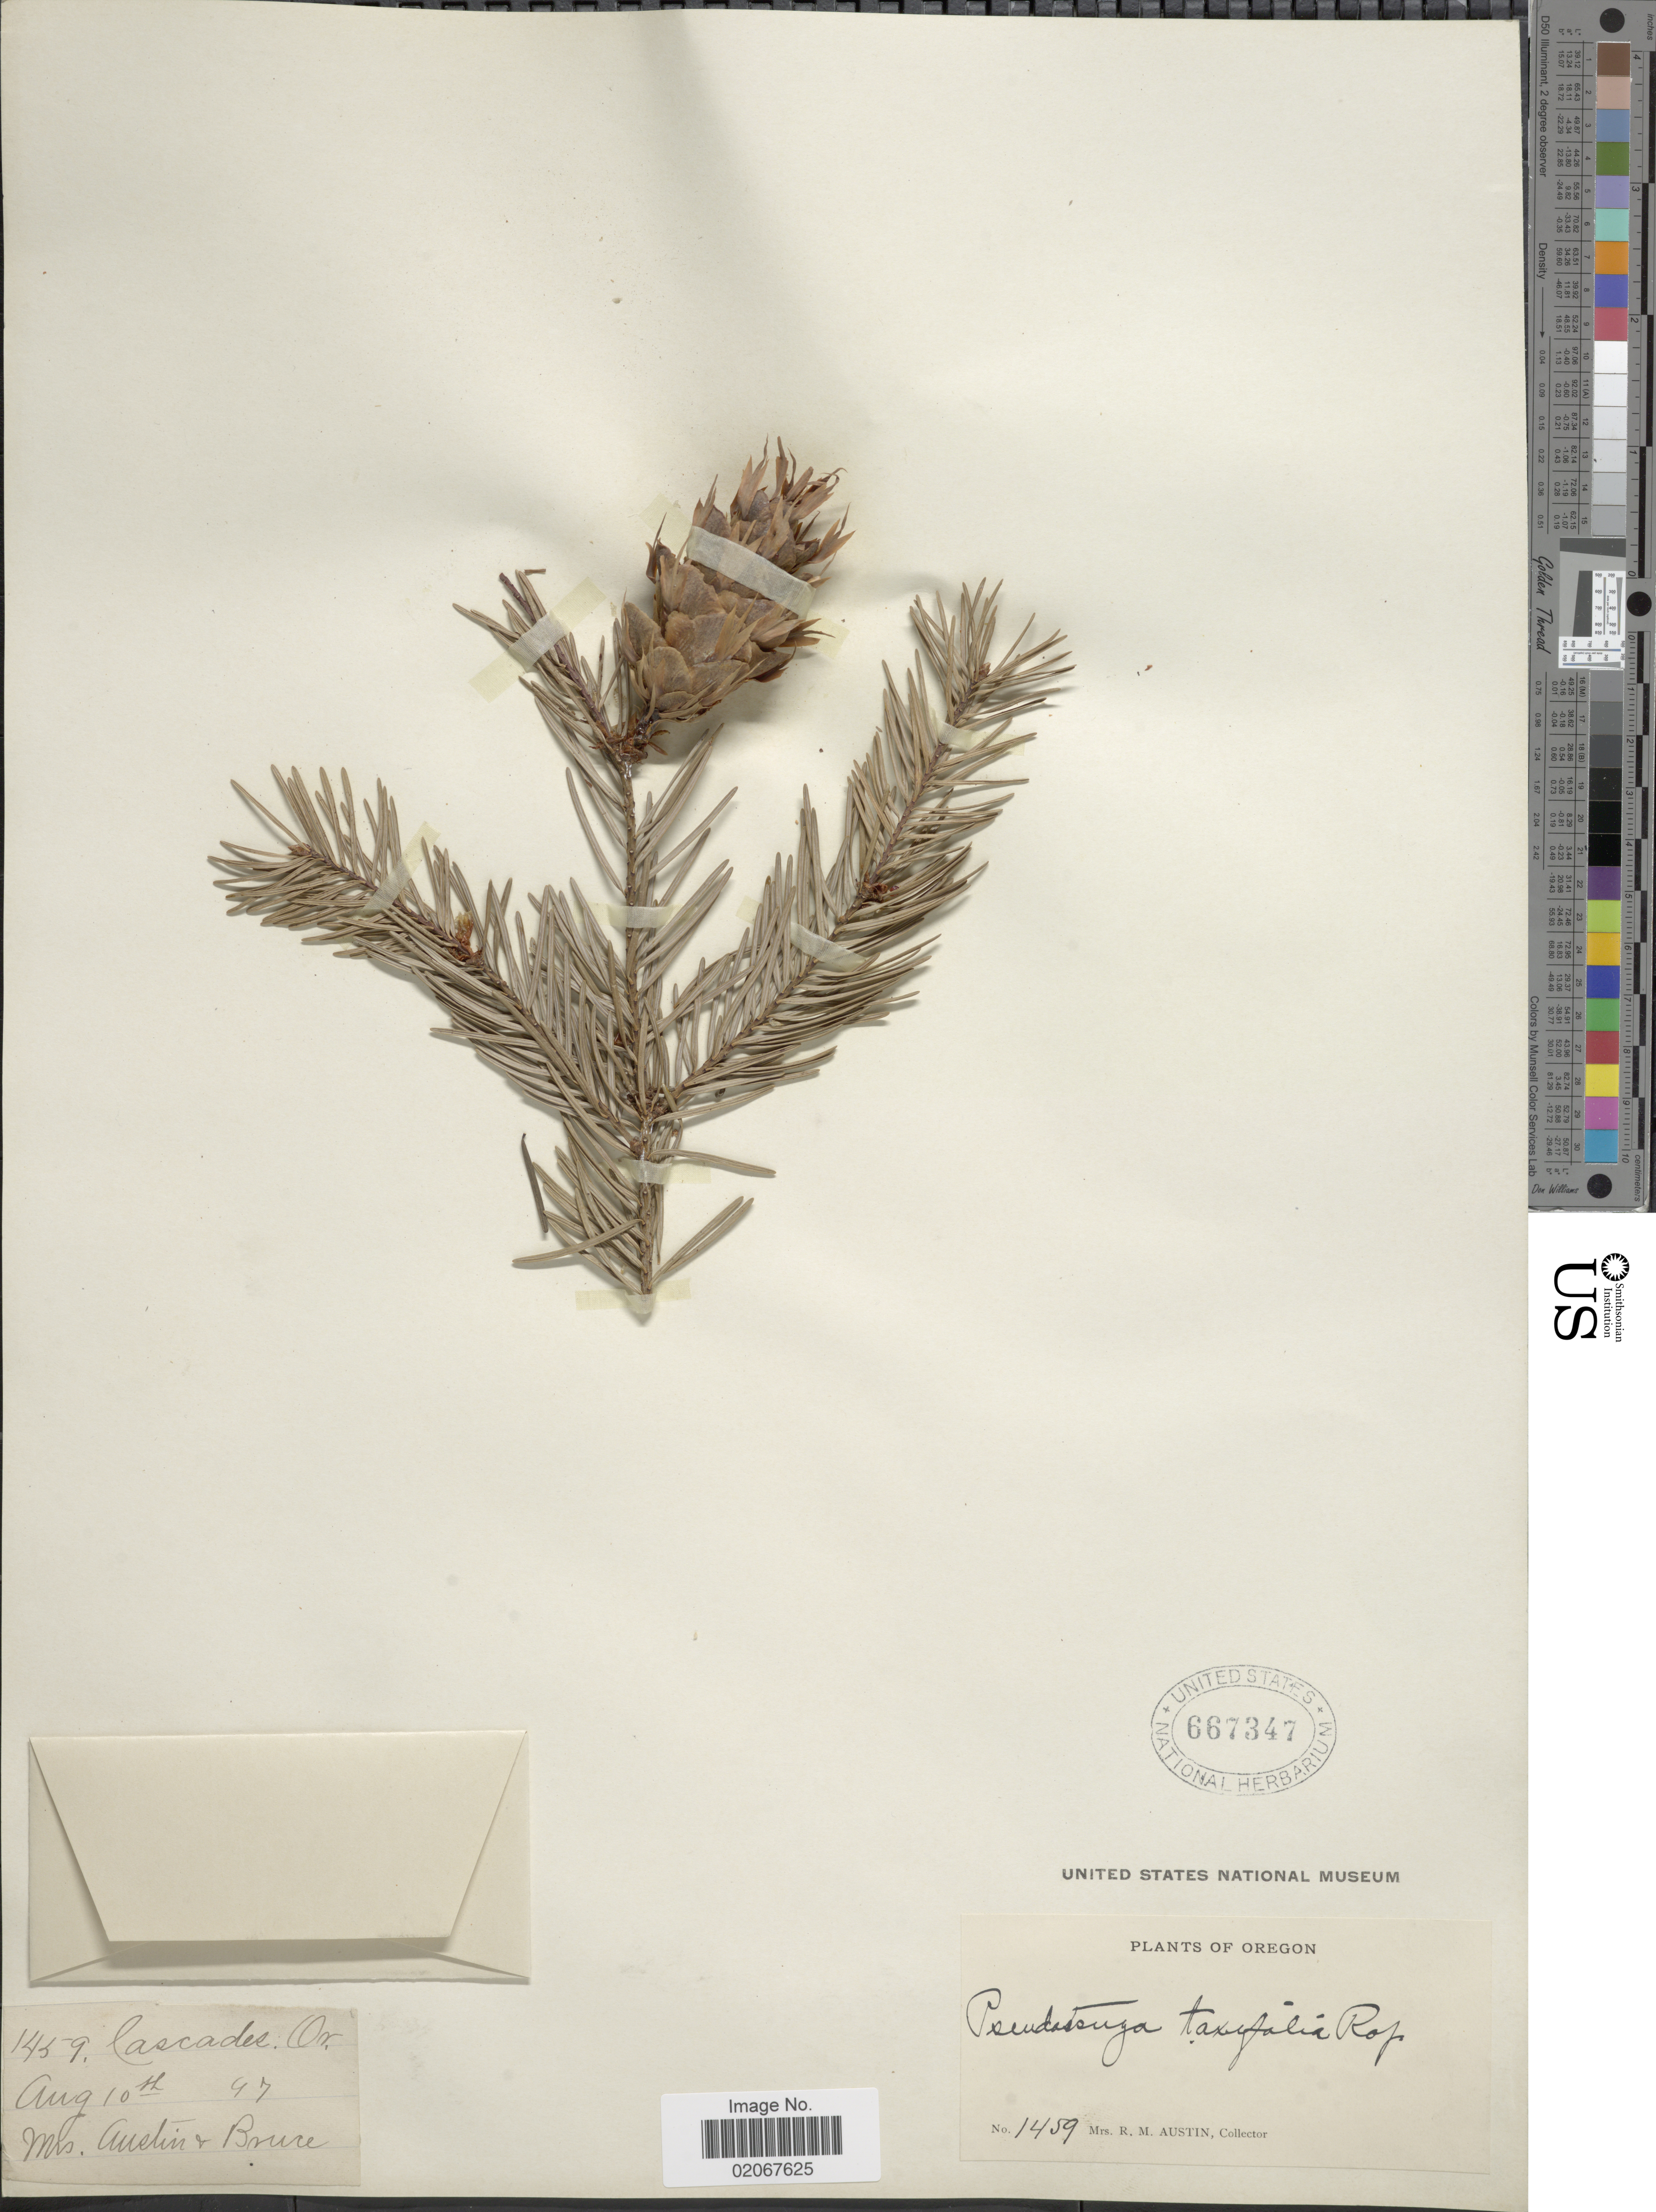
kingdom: Plantae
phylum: Tracheophyta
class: Pinopsida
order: Pinales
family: Pinaceae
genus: Pseudotsuga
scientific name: Pseudotsuga menziesii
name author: (Mirb.) Franco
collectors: R. Austin & Bruce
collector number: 1459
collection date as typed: Transcribed d/m/y: 10/8/97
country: United States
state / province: Oregon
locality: Oregon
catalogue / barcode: US 667347